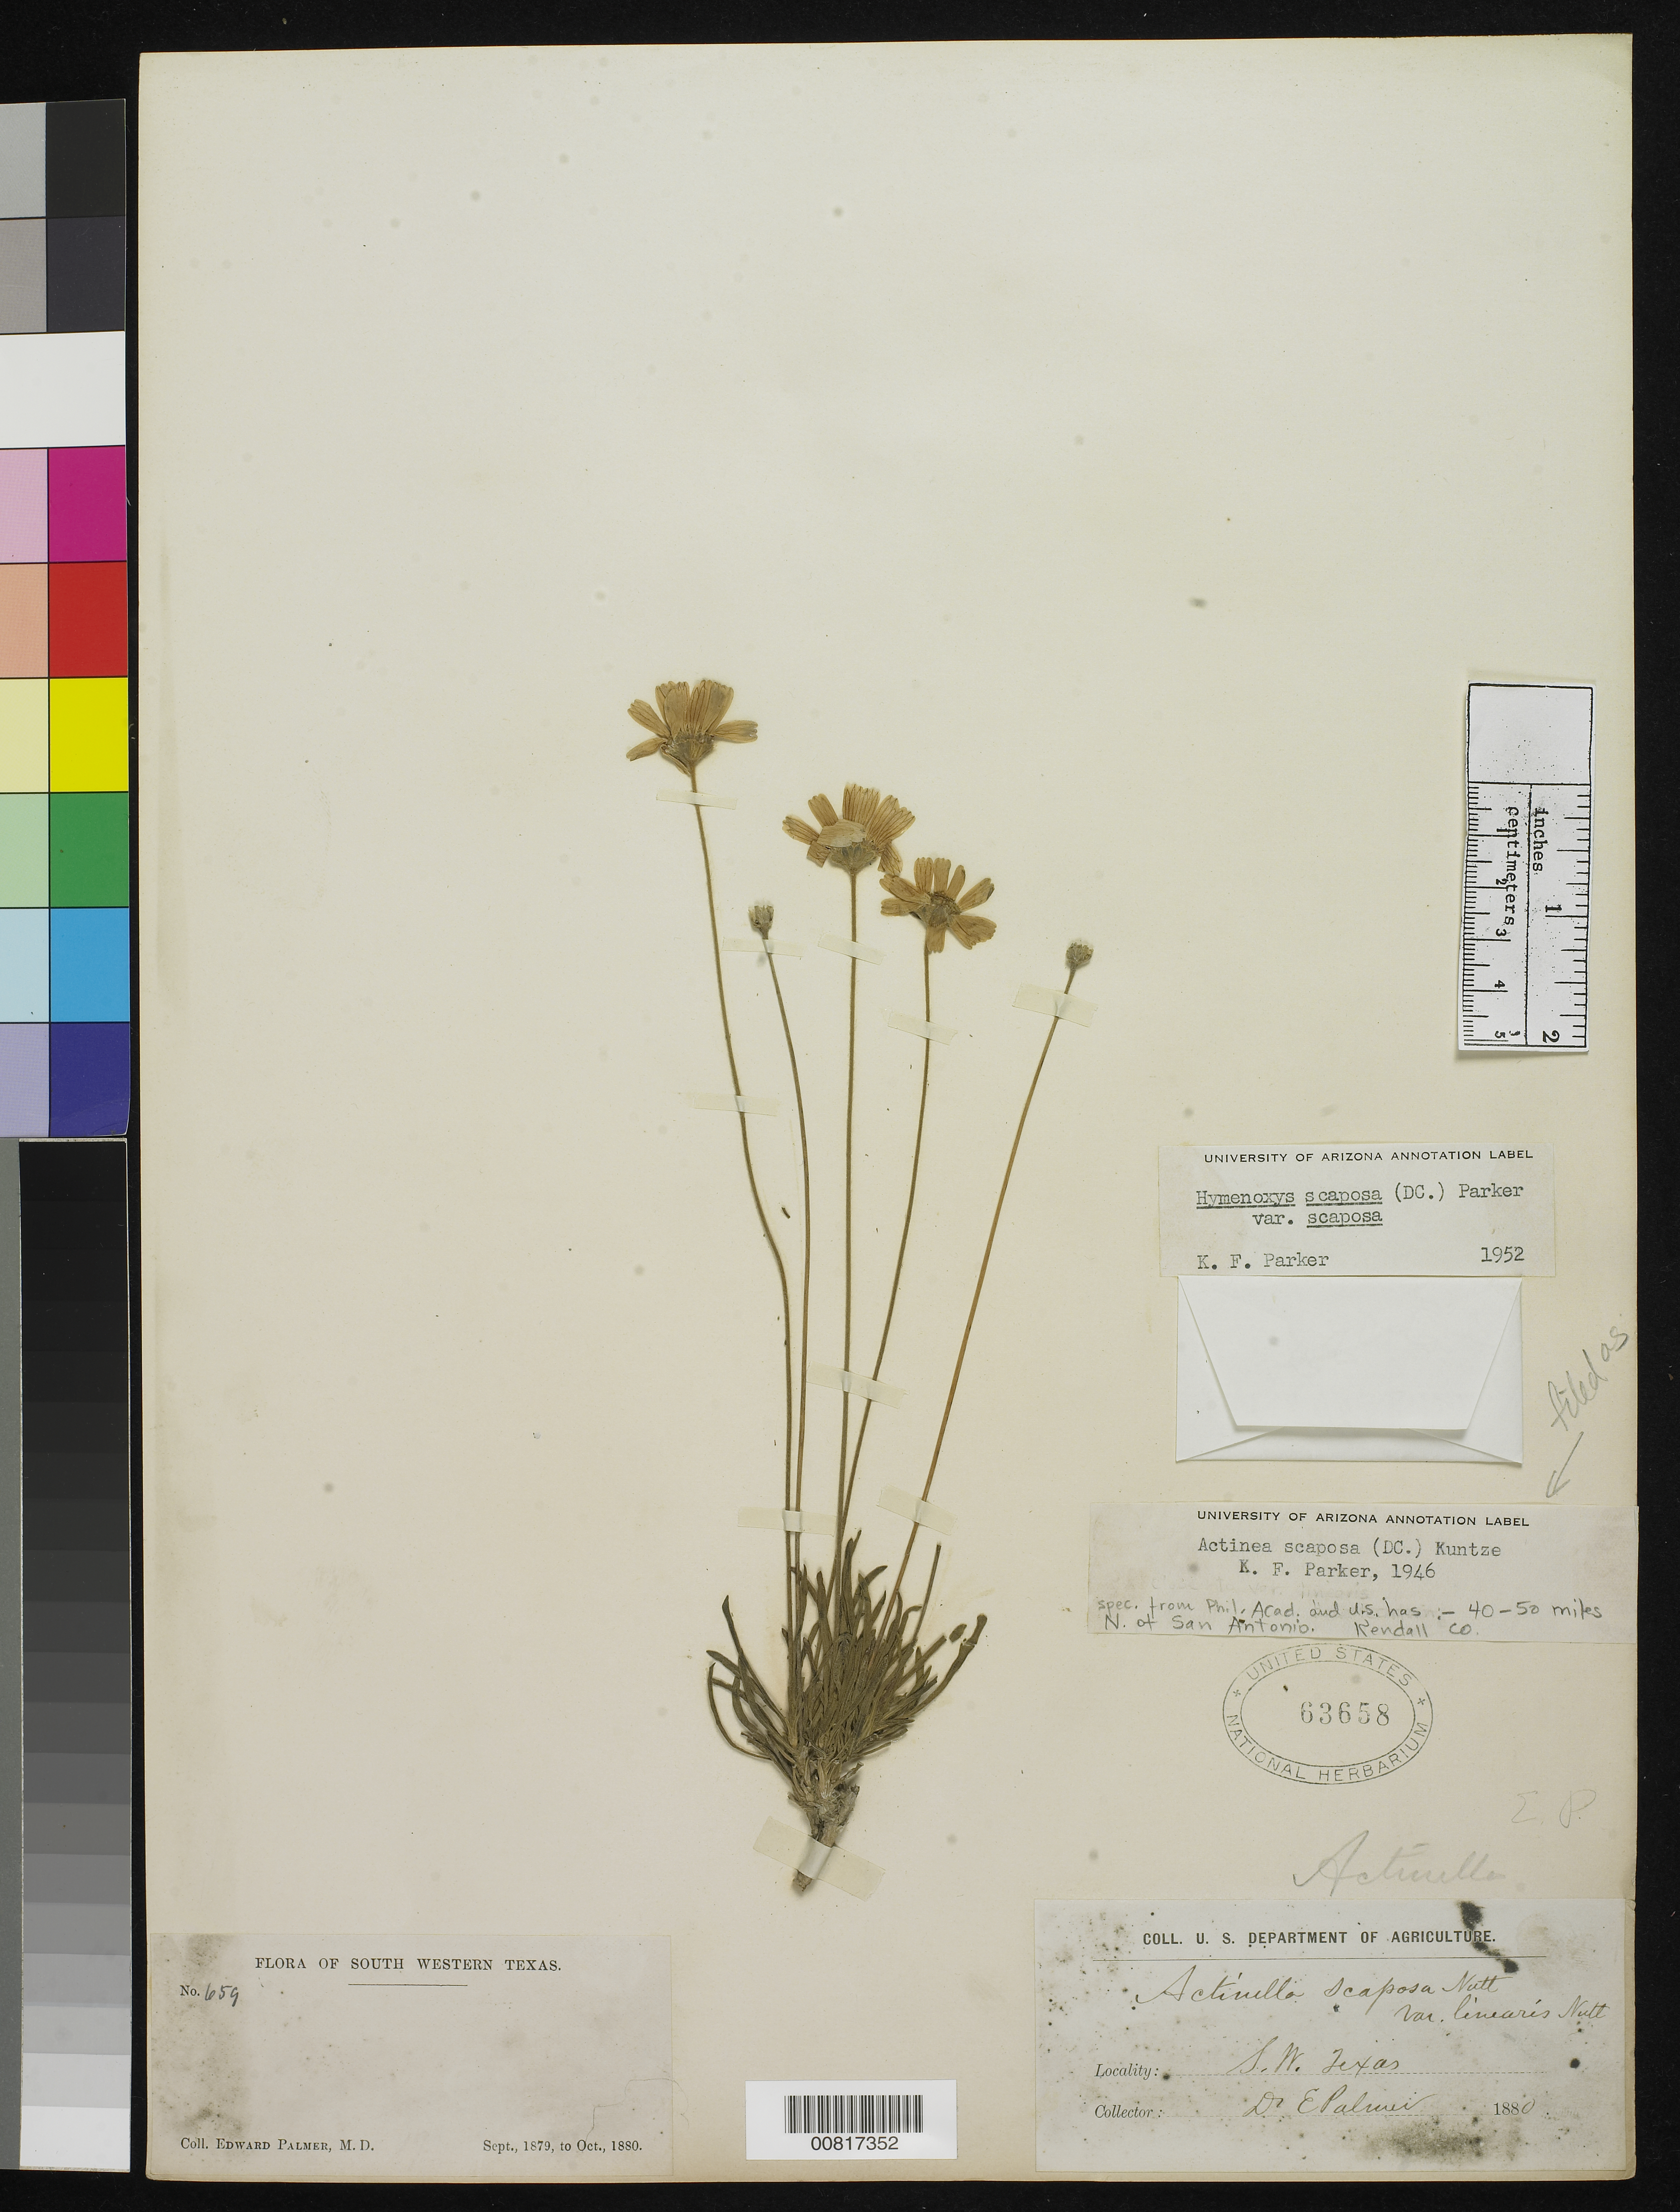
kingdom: Plantae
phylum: Tracheophyta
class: Magnoliopsida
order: Asterales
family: Asteraceae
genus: Actinea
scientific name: Actinea scaposa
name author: (DC.) Kuntze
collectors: E. Palmer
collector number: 659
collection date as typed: Sep 1879 to -- Oct 1880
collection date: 1879-09/1880-10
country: United States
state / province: Texas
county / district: Kendall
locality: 40-50 miles N. of San Antonio, Kendall County, Texas.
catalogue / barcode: US 63658